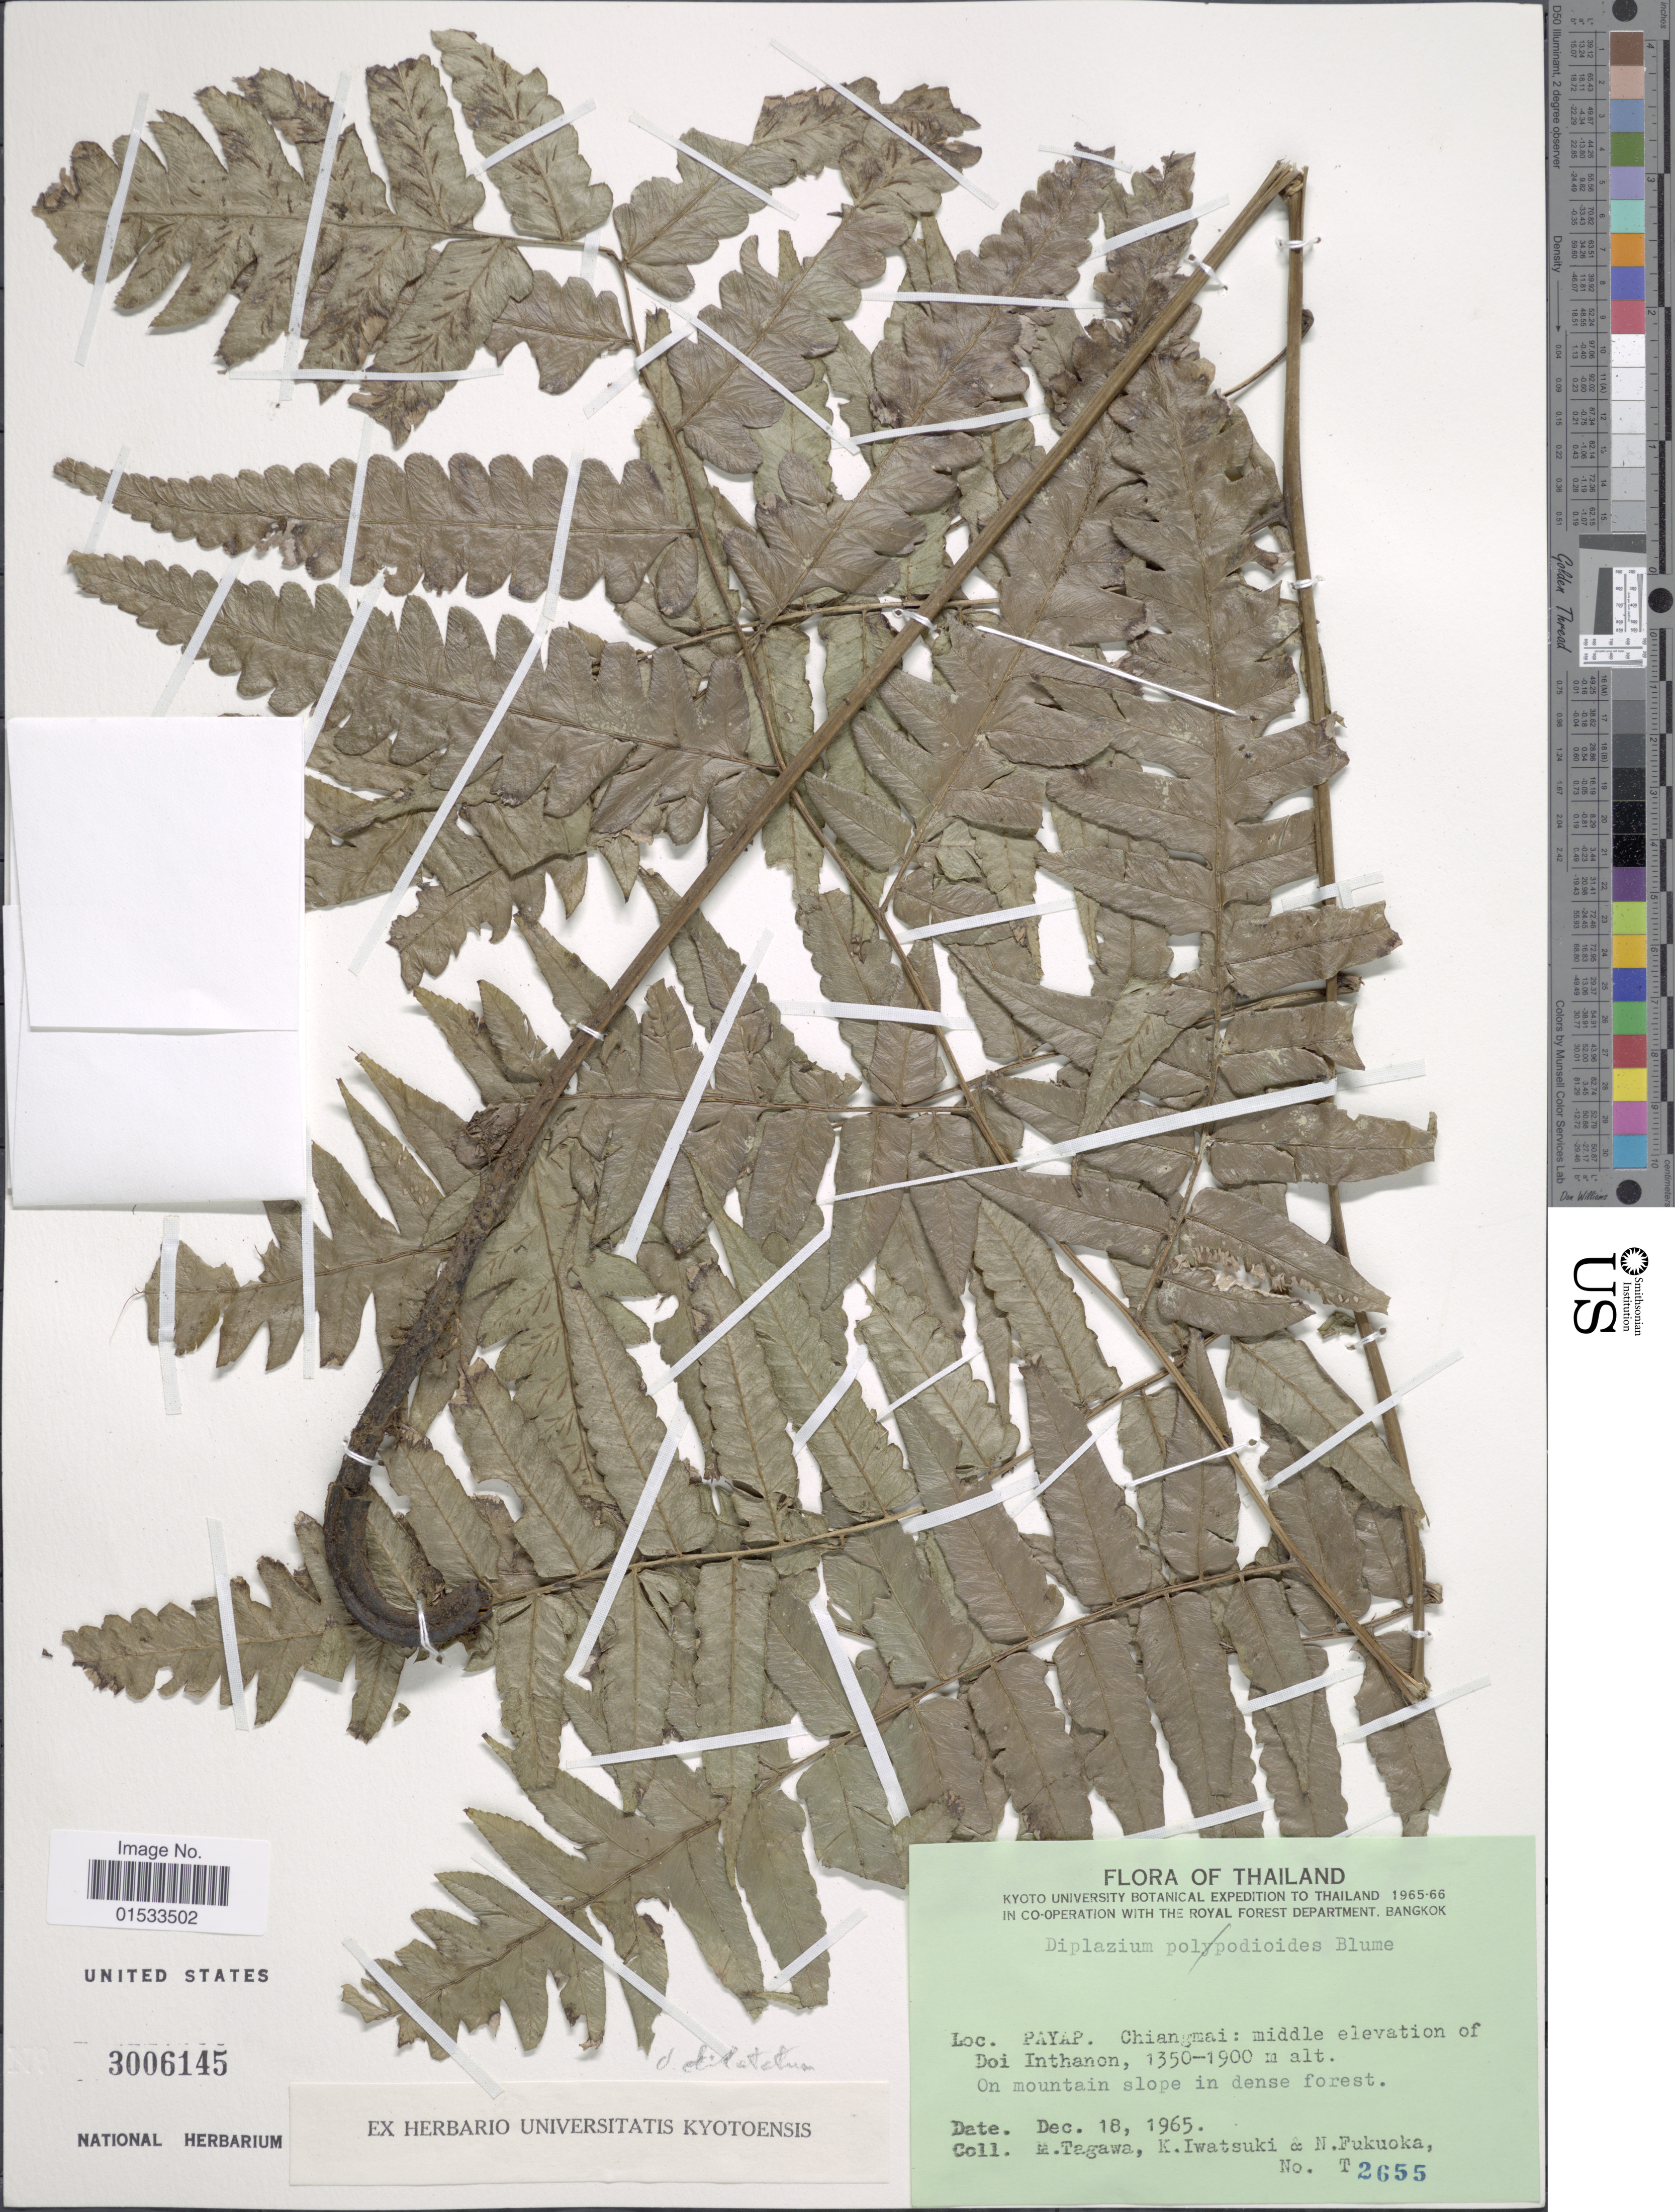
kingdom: Plantae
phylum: Tracheophyta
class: Polypodiopsida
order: Polypodiales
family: Athyriaceae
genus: Diplazium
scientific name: Diplazium dilatatum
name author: Blume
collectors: M. Tagawa, K. Iwatsuki & N. Fukuoka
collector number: T2655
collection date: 1965-12-18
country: Thailand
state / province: Chiang Mai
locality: Payap: middle elevation of Doi Inthanon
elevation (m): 1350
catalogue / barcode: US 3006145